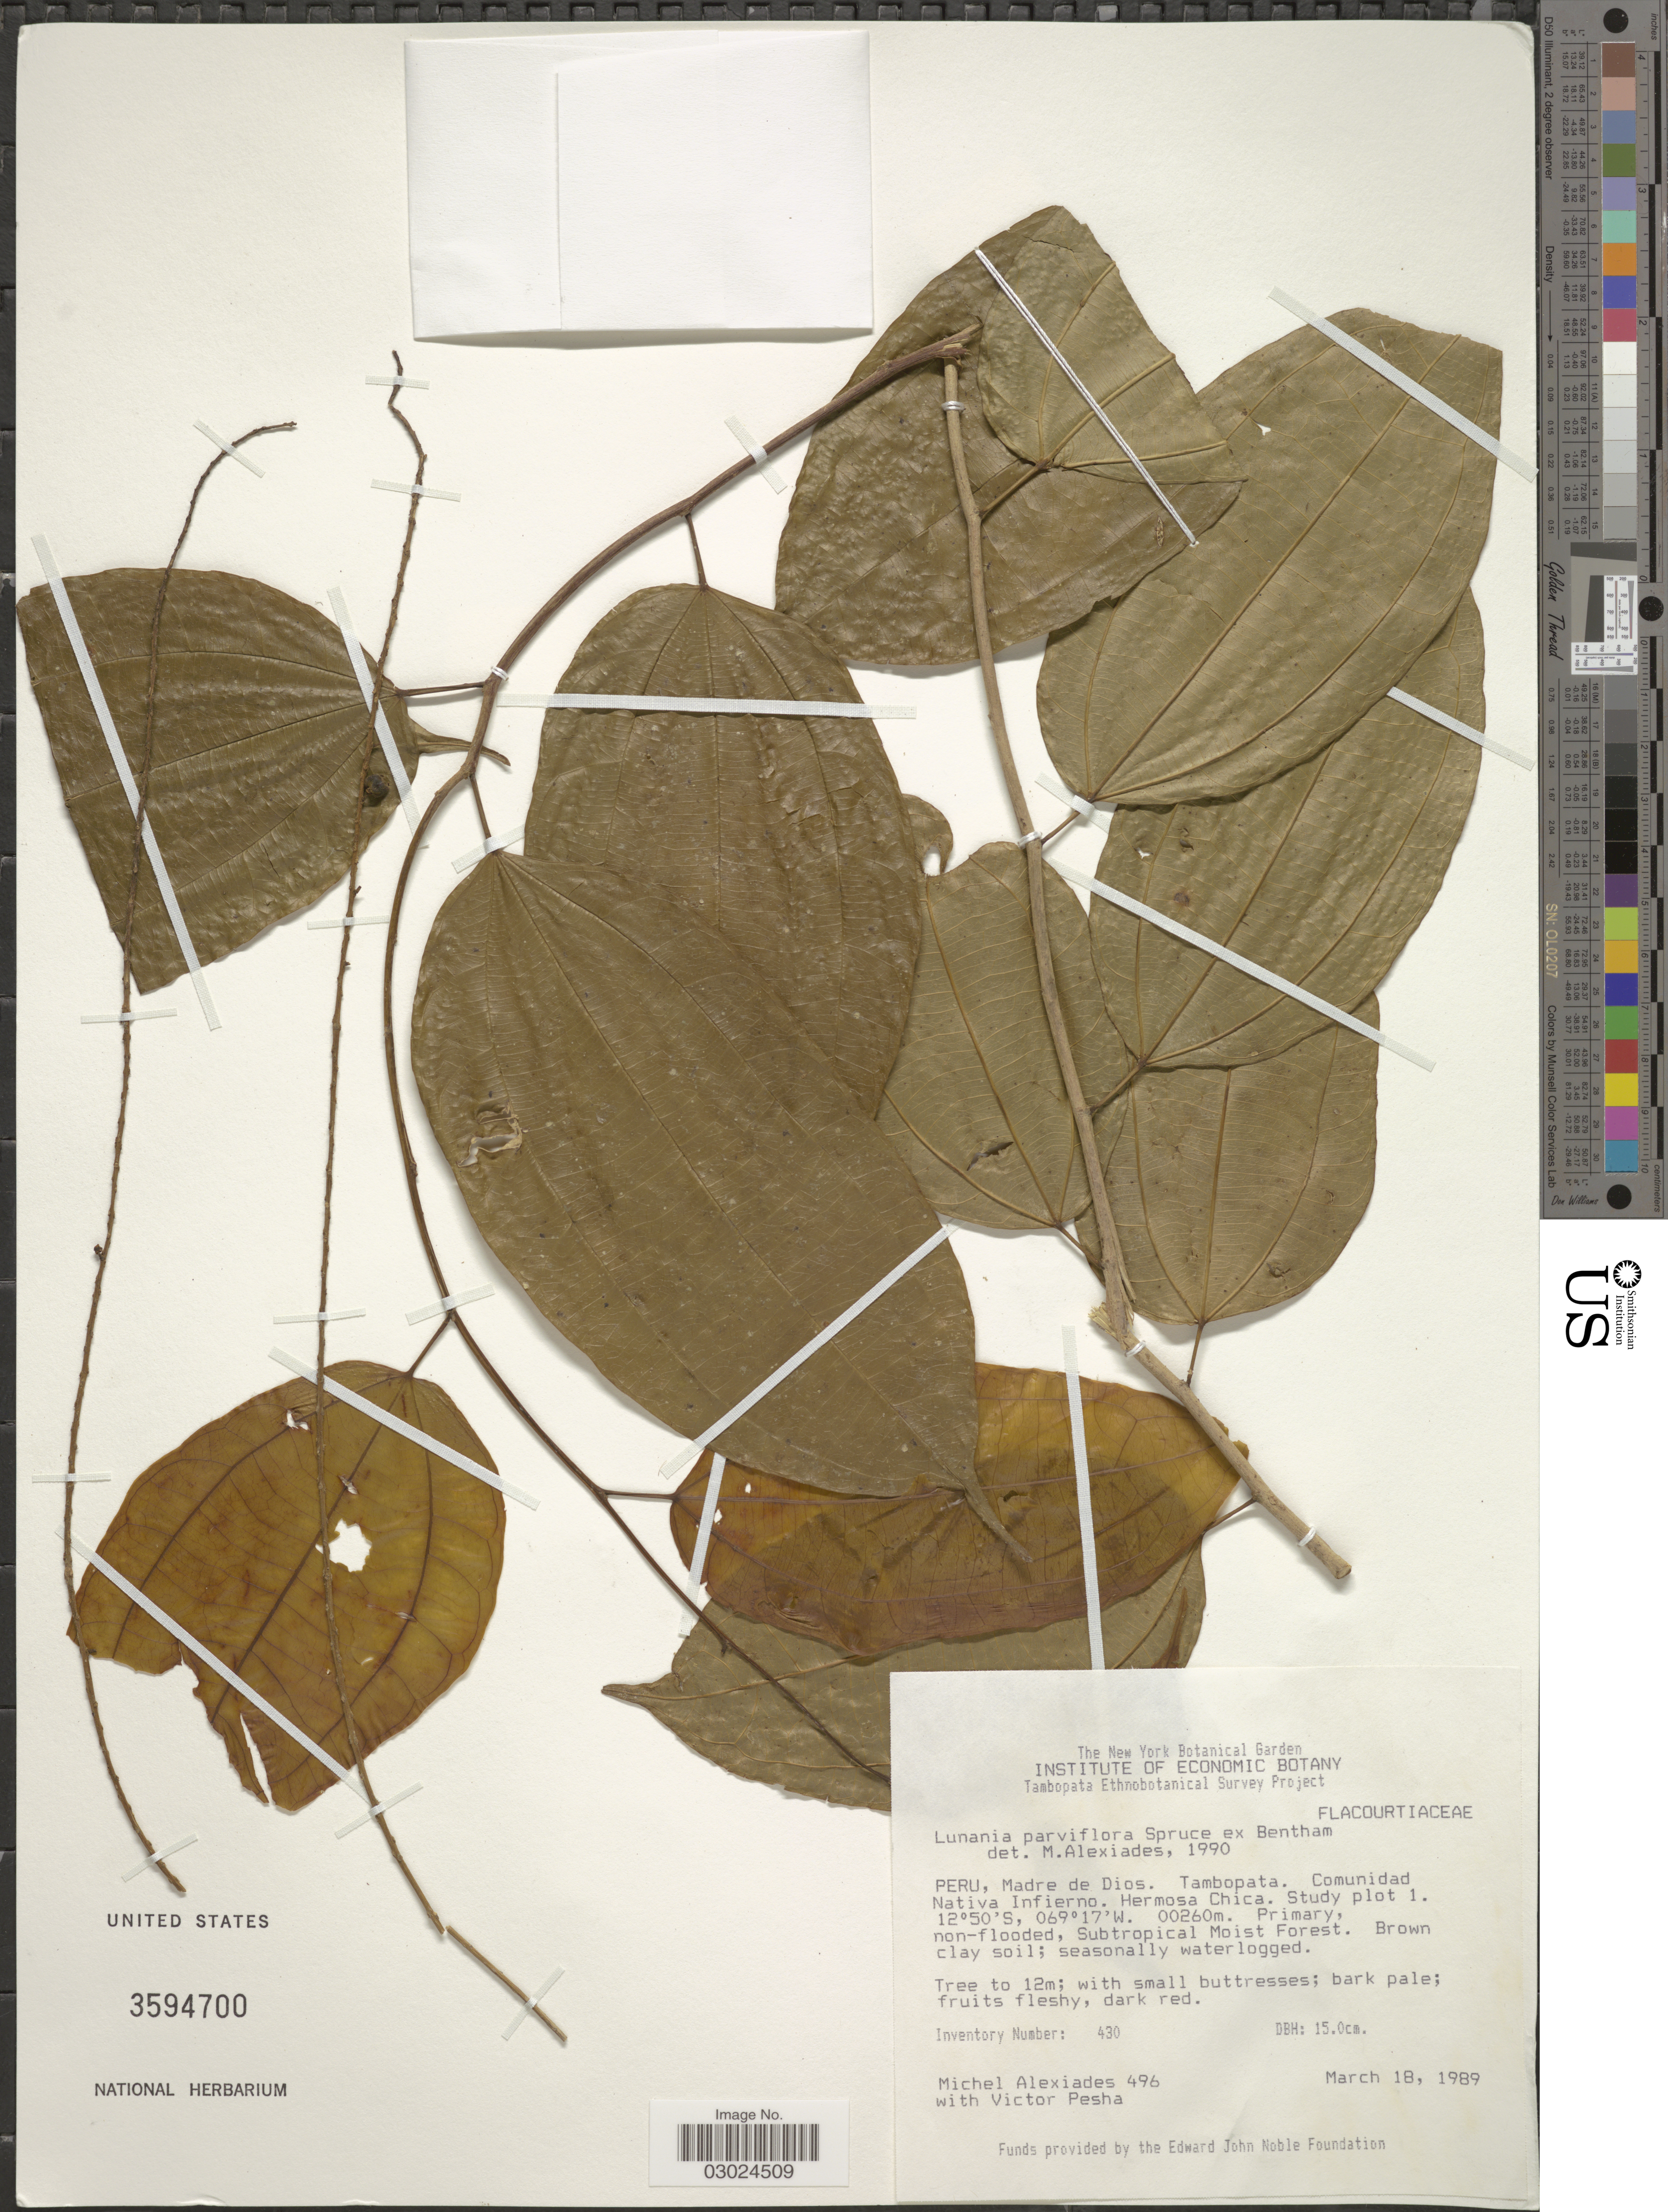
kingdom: Plantae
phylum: Tracheophyta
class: Magnoliopsida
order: Malpighiales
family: Salicaceae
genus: Lunania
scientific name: Lunania parviflora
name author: Spruce ex Benth.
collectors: M. Alexiades & V. Pesha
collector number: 496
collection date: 1989-03-18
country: Peru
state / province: Madre de Dios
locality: Tambopata. Comunidad Nativa Infierno. Hermosa Chica. Study Plot 1.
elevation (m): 260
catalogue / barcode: US 3594700